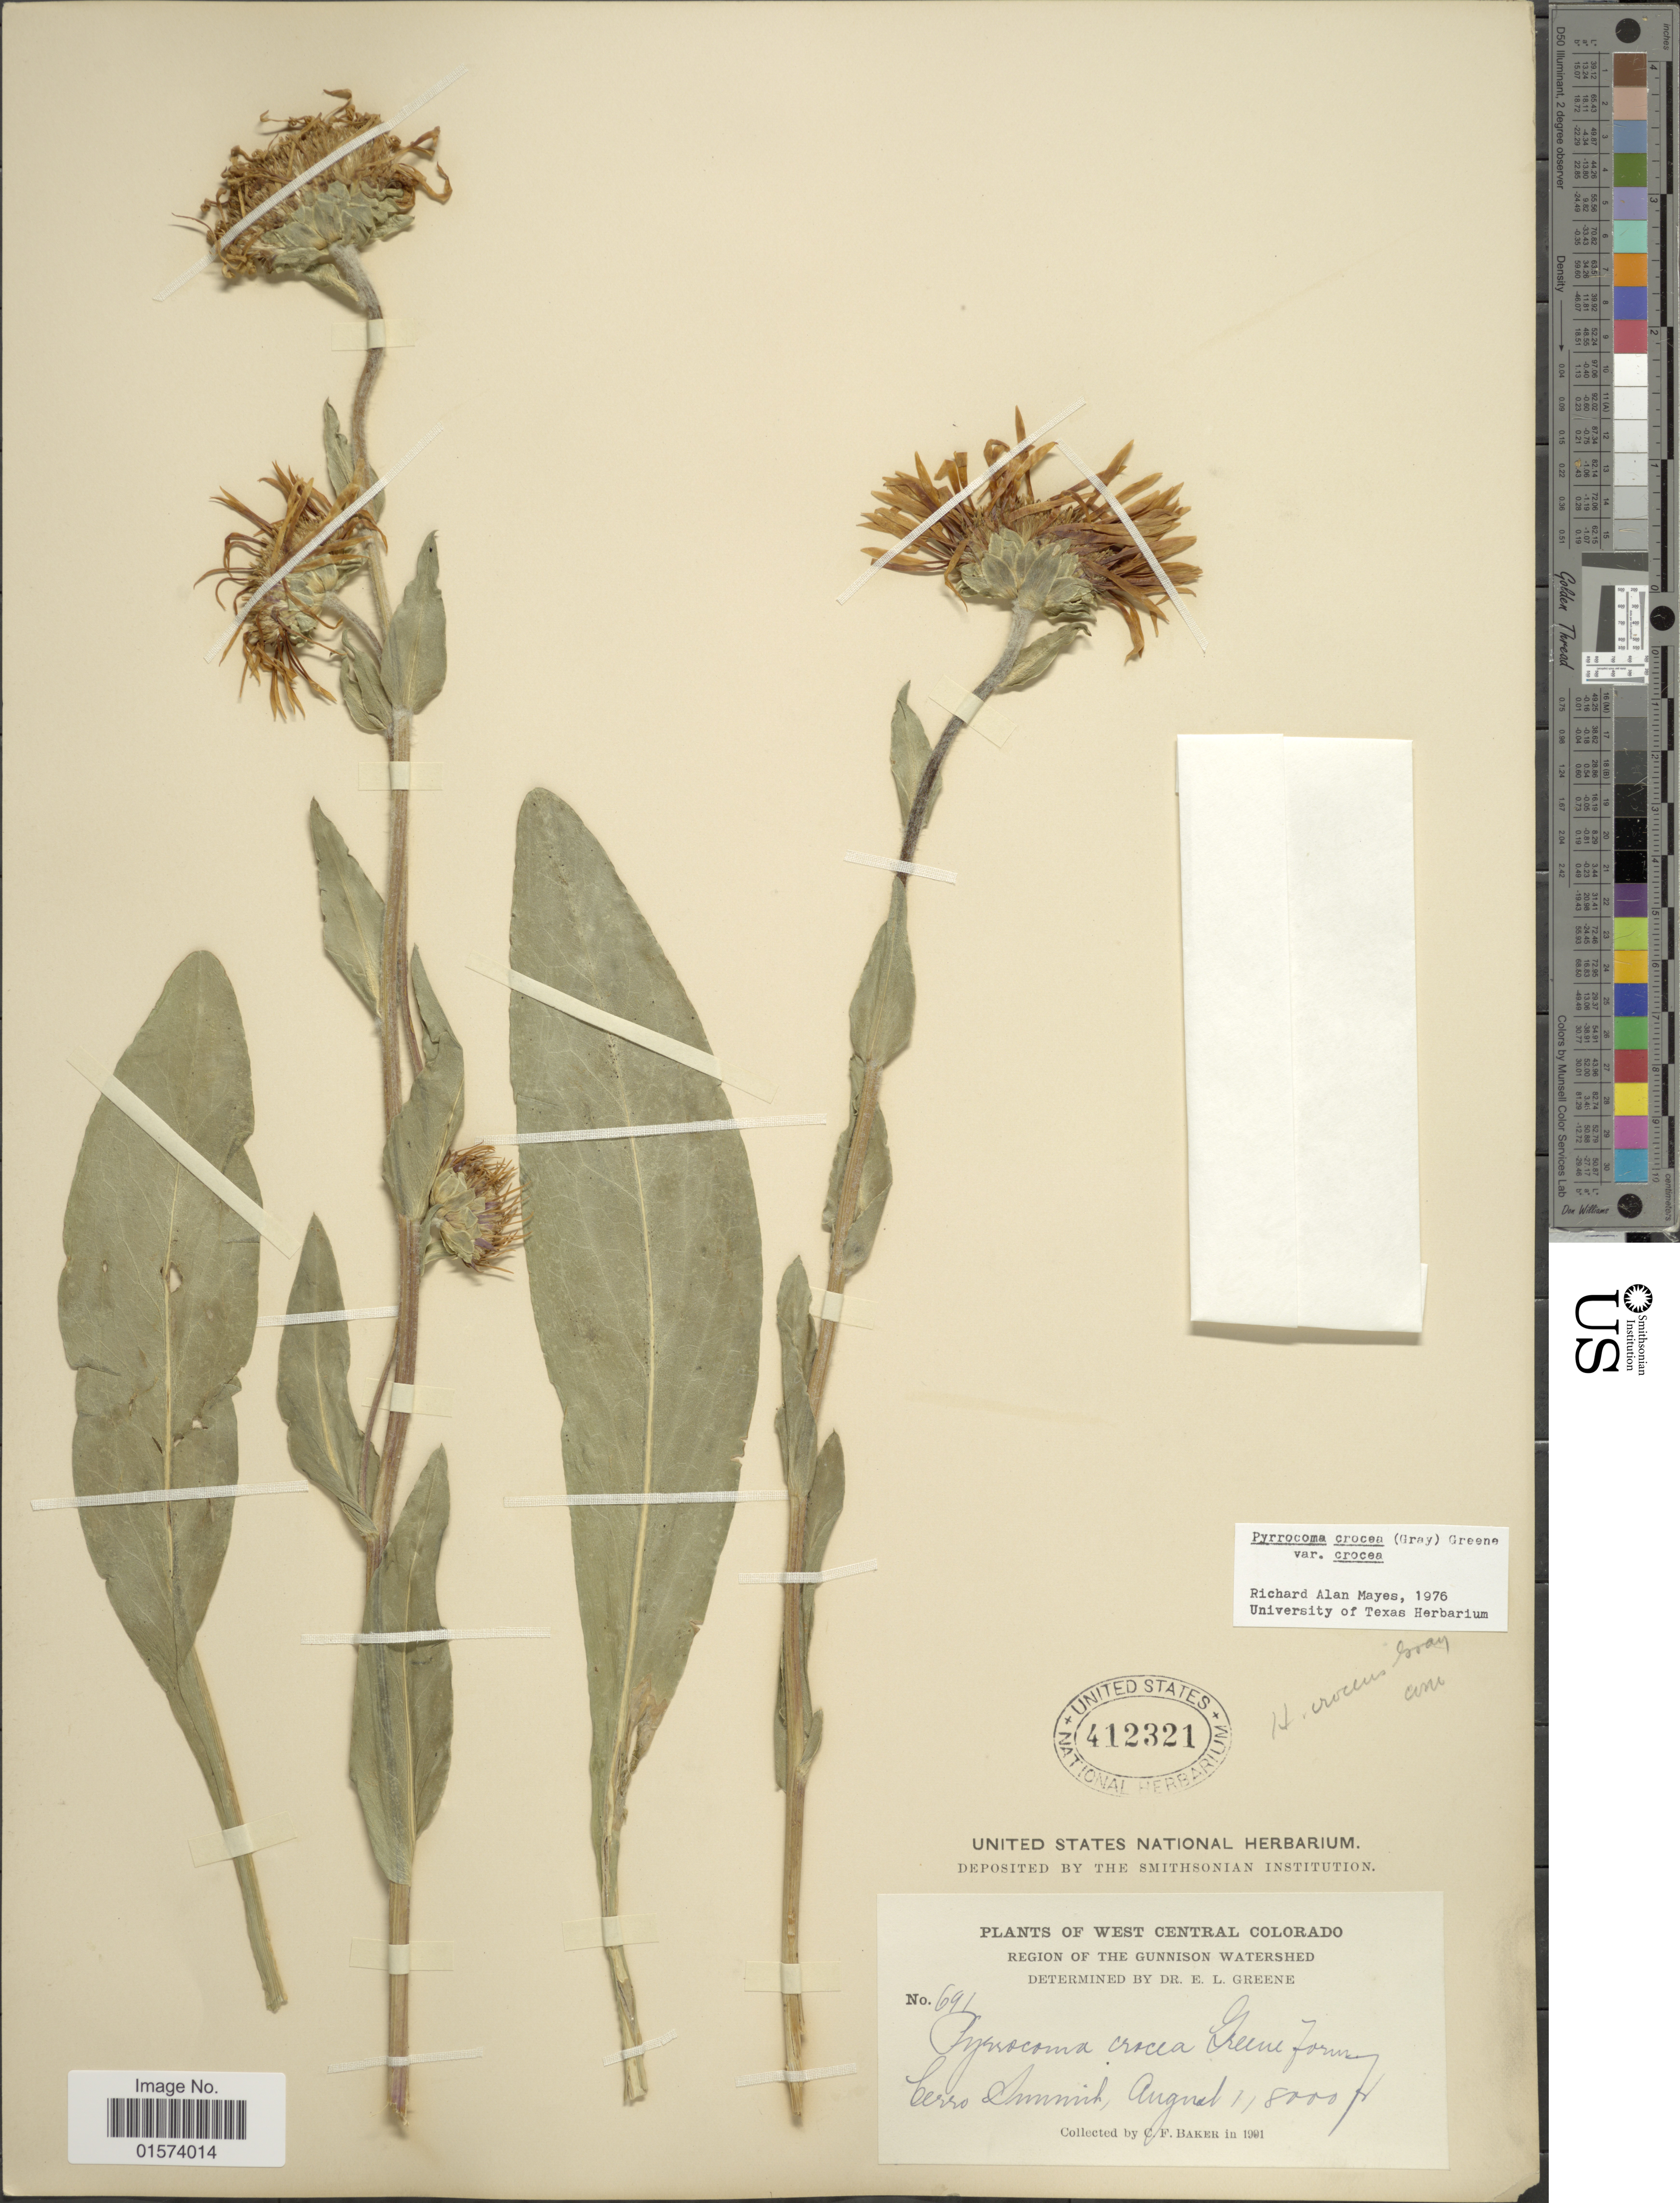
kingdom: Plantae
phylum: Tracheophyta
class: Magnoliopsida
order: Asterales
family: Asteraceae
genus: Pyrrocoma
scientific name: Pyrrocoma crocea var. crocea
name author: (A. Gray) Greene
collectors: C. F. Baker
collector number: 691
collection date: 1991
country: United States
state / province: Colorado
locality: West Central Colorado, Region of the Gunnison Watershed, Cerro Summit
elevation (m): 2438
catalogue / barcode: US 412321